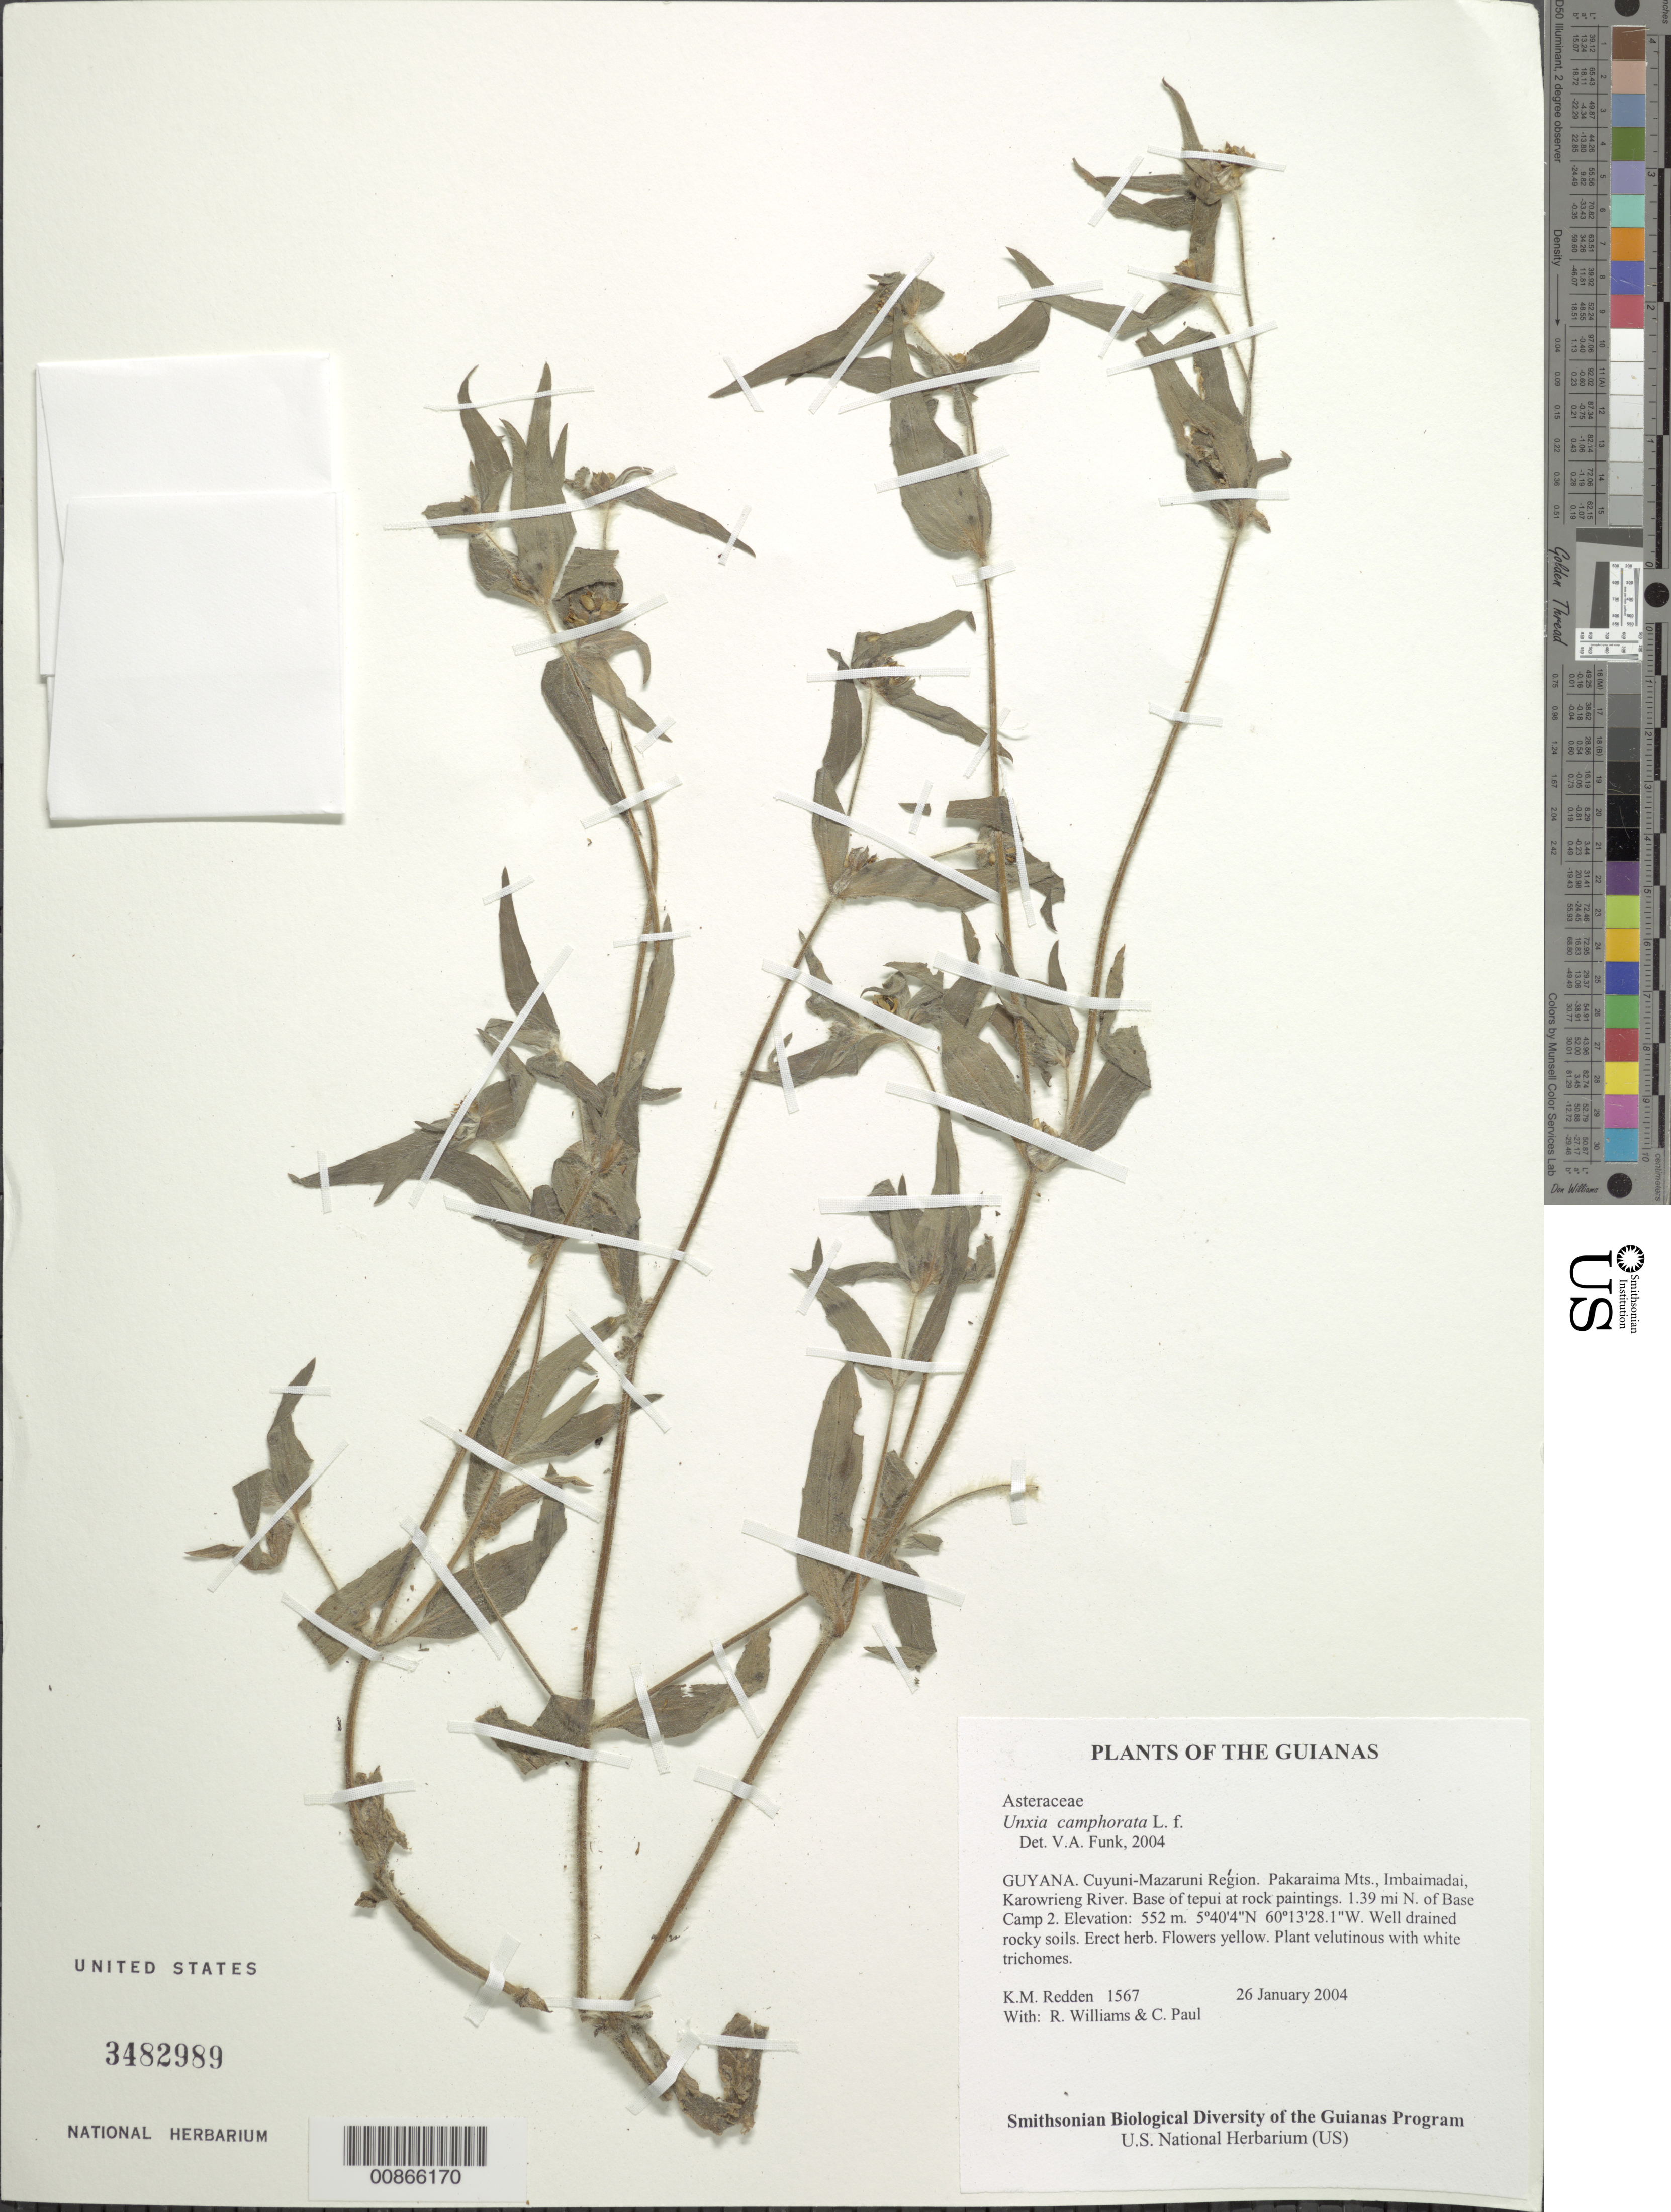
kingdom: Plantae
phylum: Tracheophyta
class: Magnoliopsida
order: Asterales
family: Asteraceae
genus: Unxia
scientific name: Unxia camphorata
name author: L. f.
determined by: Funk, Vicki A., (BOT), Smithsonian Institution - National Museum of Natural History (UNITED STATES)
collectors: K. M. Redden, R. Williams & C. Paul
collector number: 1567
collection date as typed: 26 January 2004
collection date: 2004-01-26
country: Guyana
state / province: Cuyuni-Mazaruni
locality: Pakaraima Mts., Imbaimadai, Karowrieng River. Base of tepui at rock paintings. 1.39 mi N. of Base Camp 2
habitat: Well drained rocky soils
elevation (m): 552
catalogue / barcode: US 3482989